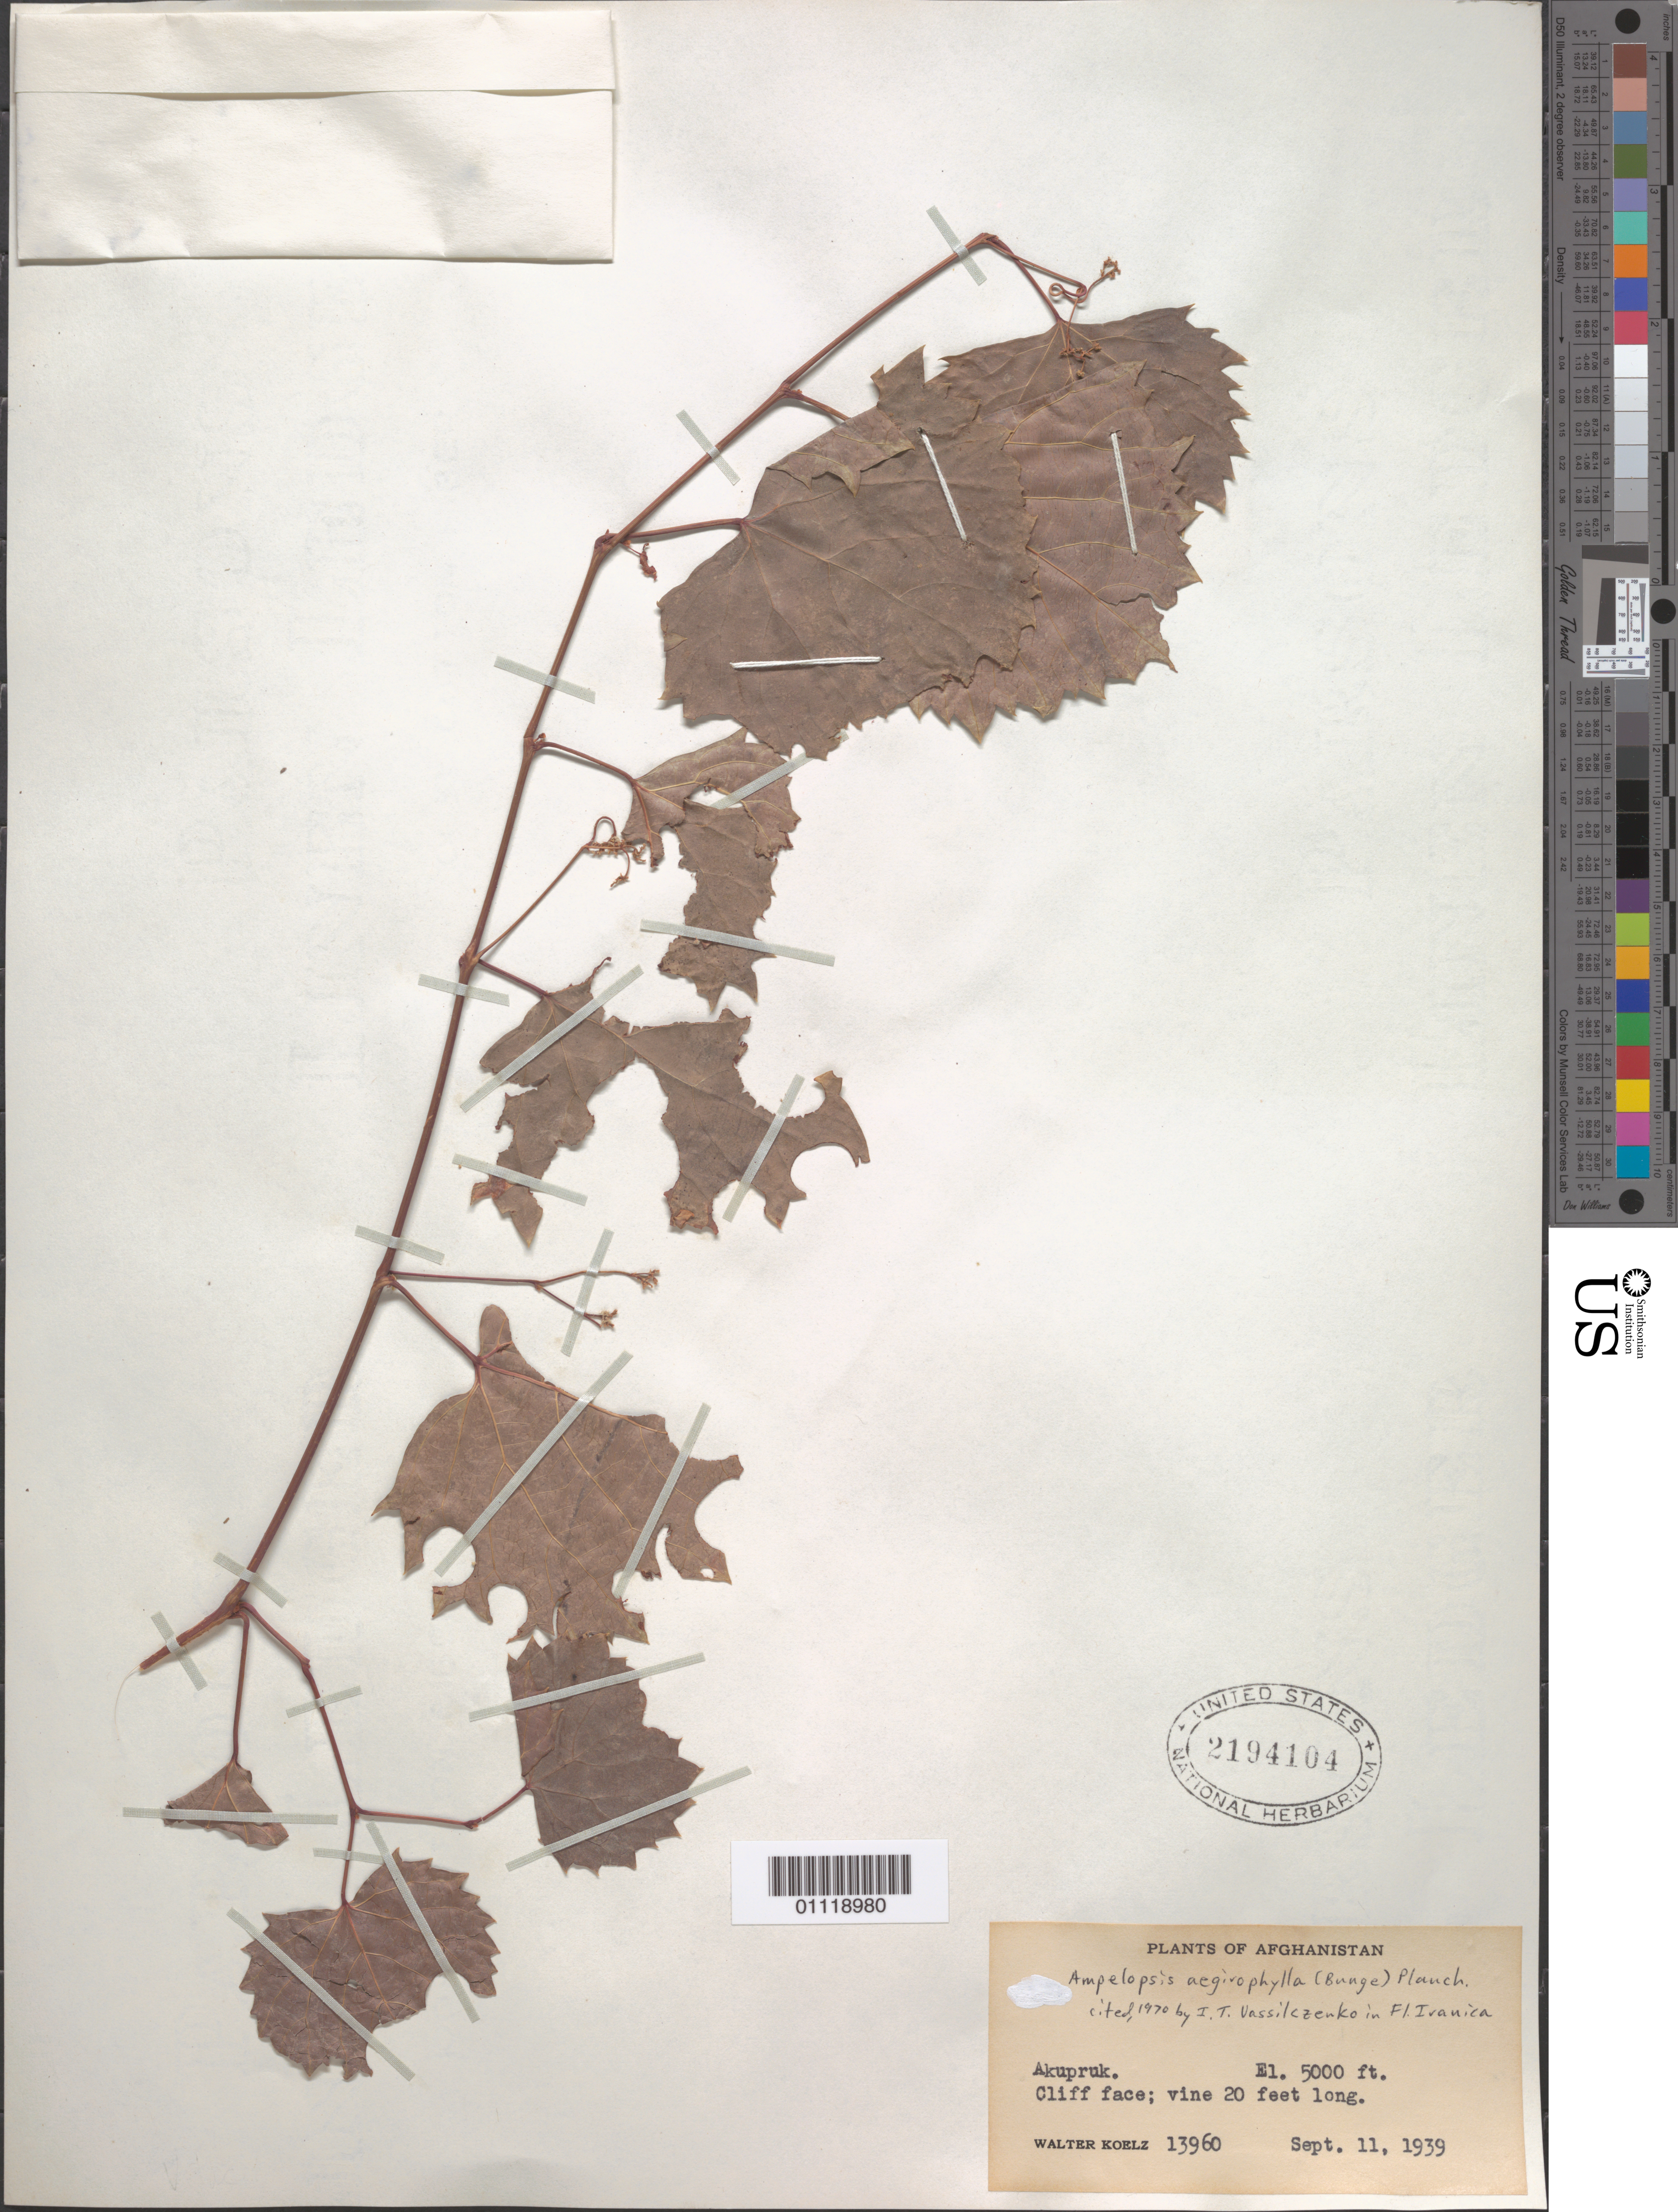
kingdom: Plantae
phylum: Tracheophyta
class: Magnoliopsida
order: Vitales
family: Vitaceae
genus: Ampelopsis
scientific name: Ampelopsis aegirophylla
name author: (Bunge) Planch.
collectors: W. N. Koelz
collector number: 13960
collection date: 1939-09-11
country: Afghanistan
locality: Akupruk.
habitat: Cliff face, vine.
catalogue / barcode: US 2194104